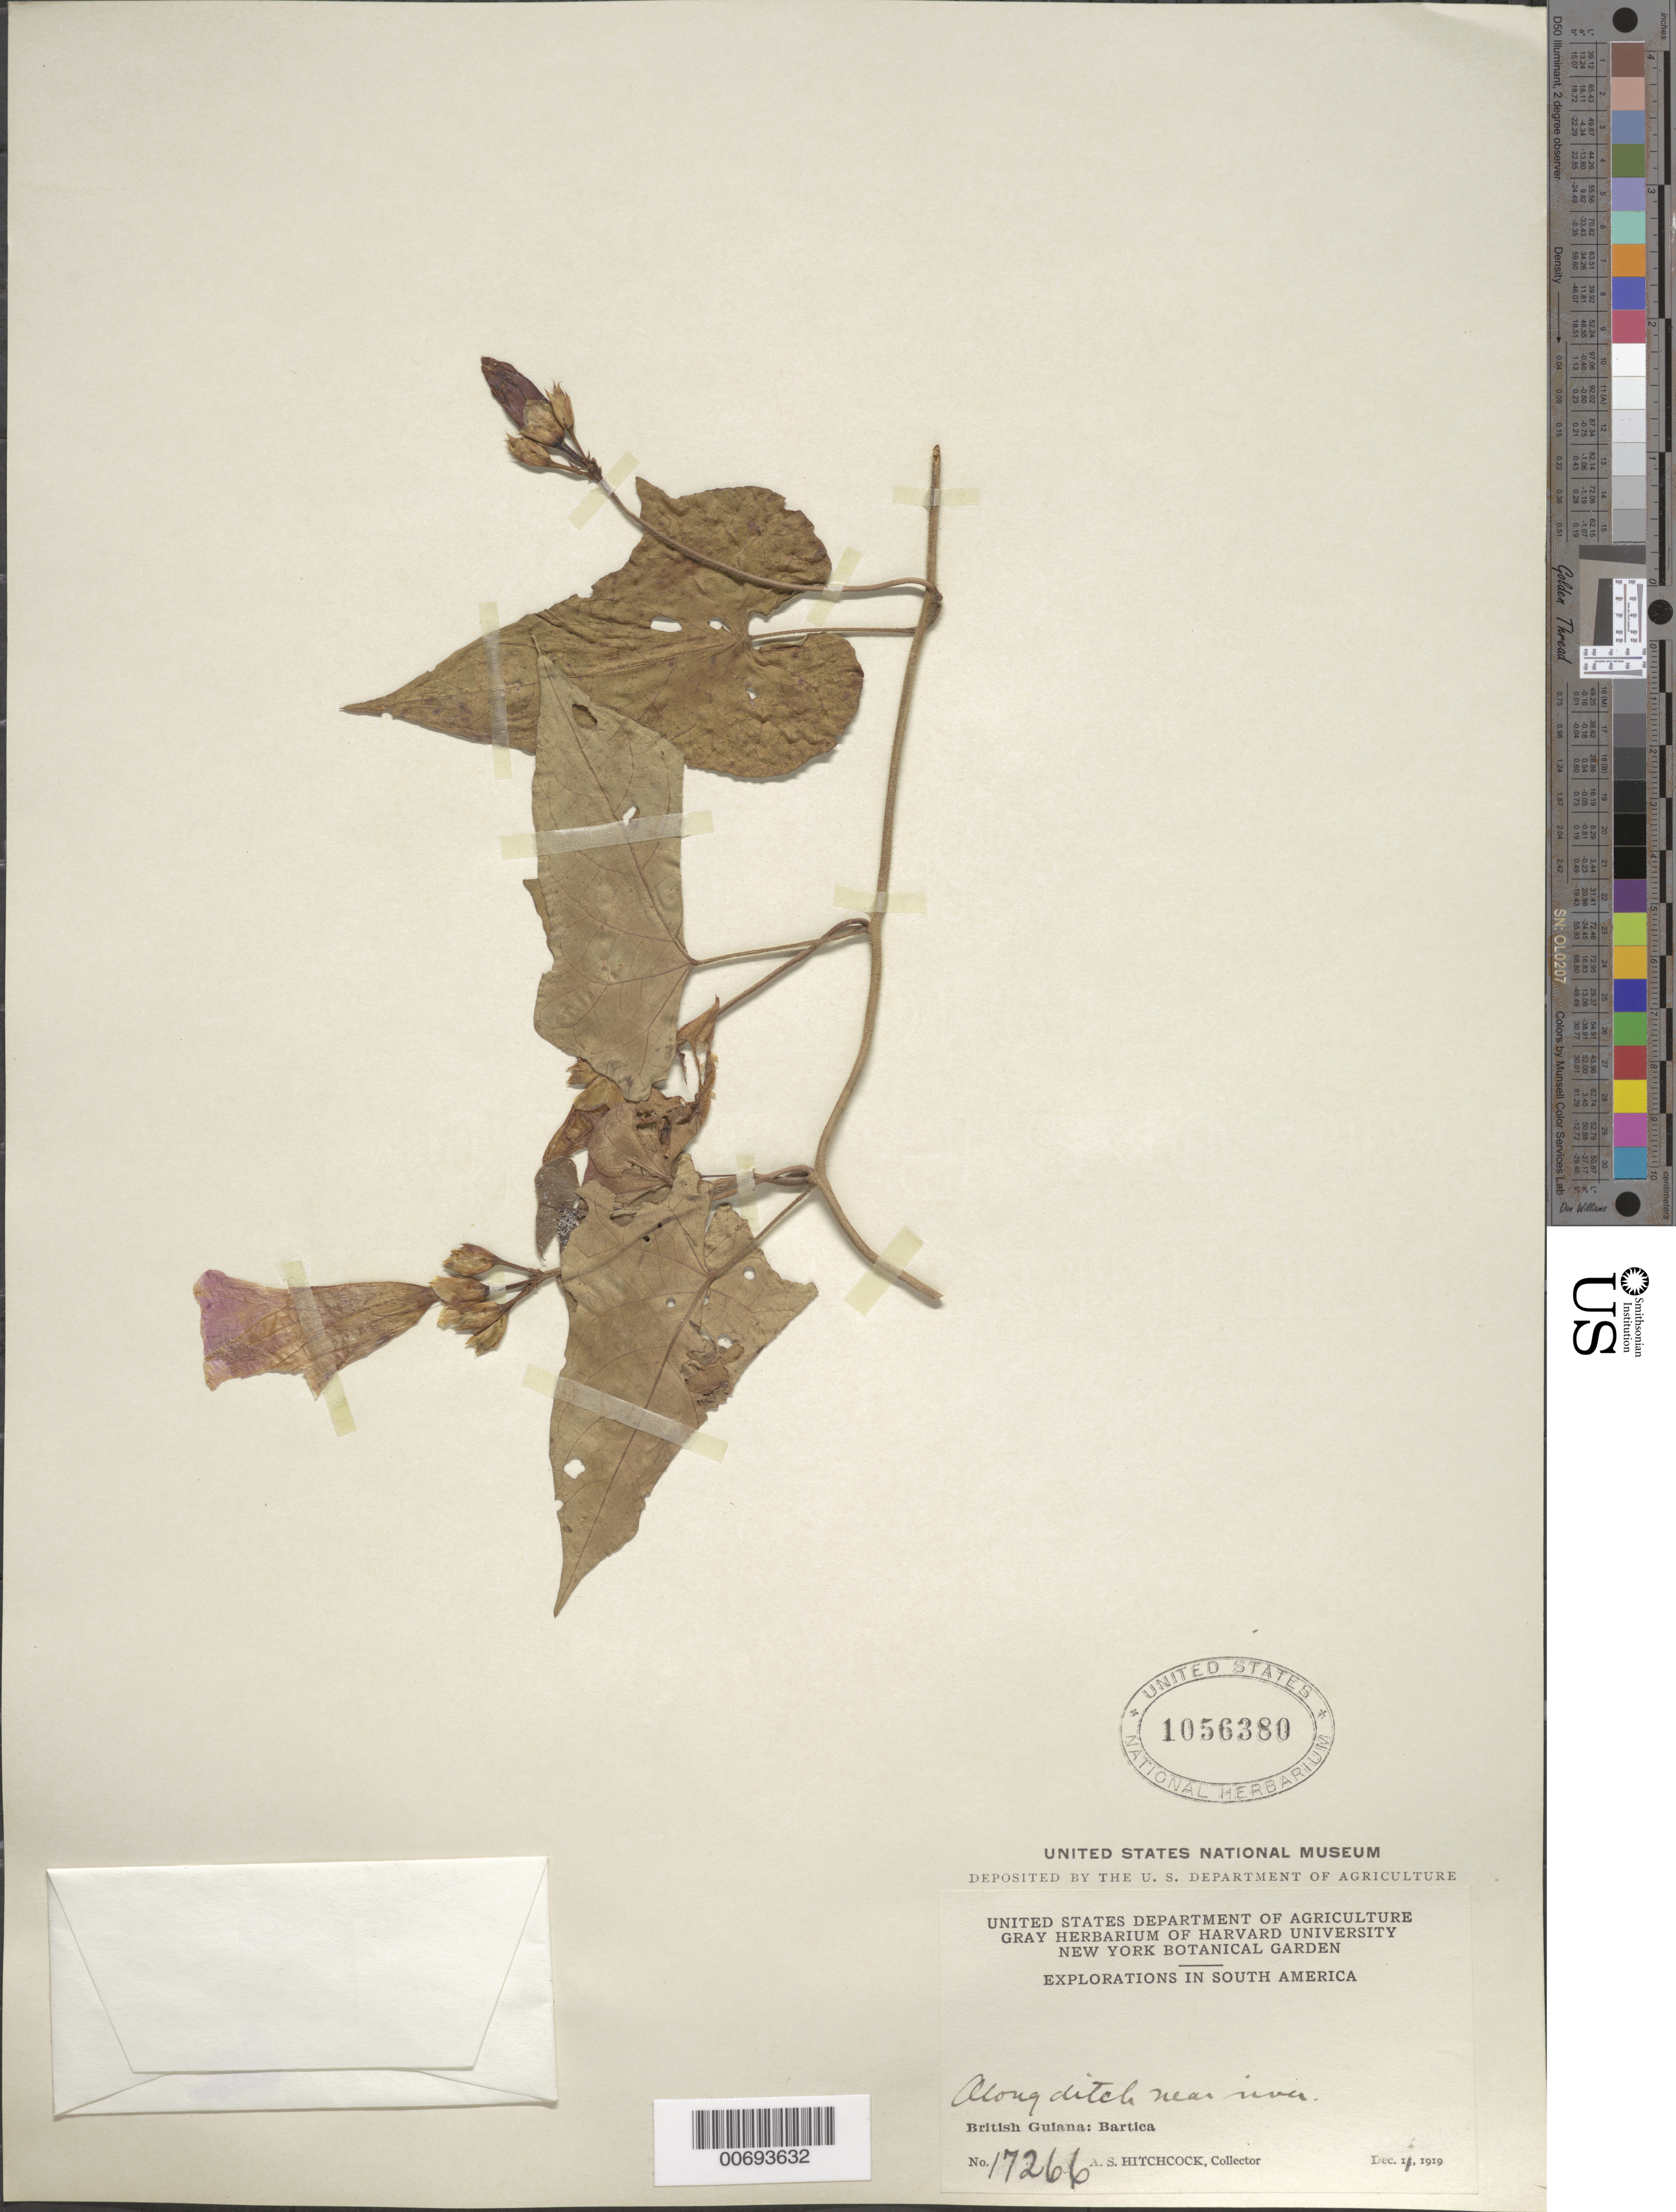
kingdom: Plantae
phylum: Tracheophyta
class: Magnoliopsida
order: Solanales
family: Convolvulaceae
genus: Ipomoea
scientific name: Ipomoea trifida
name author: (Kunth) G. Don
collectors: A. S. Hitchcock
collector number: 17266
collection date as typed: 11-Dec-19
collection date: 1919-12-11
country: Guyana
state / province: Cuyuni-Mazaruni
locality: Bartica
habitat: Along ditch near river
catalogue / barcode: US 1056380